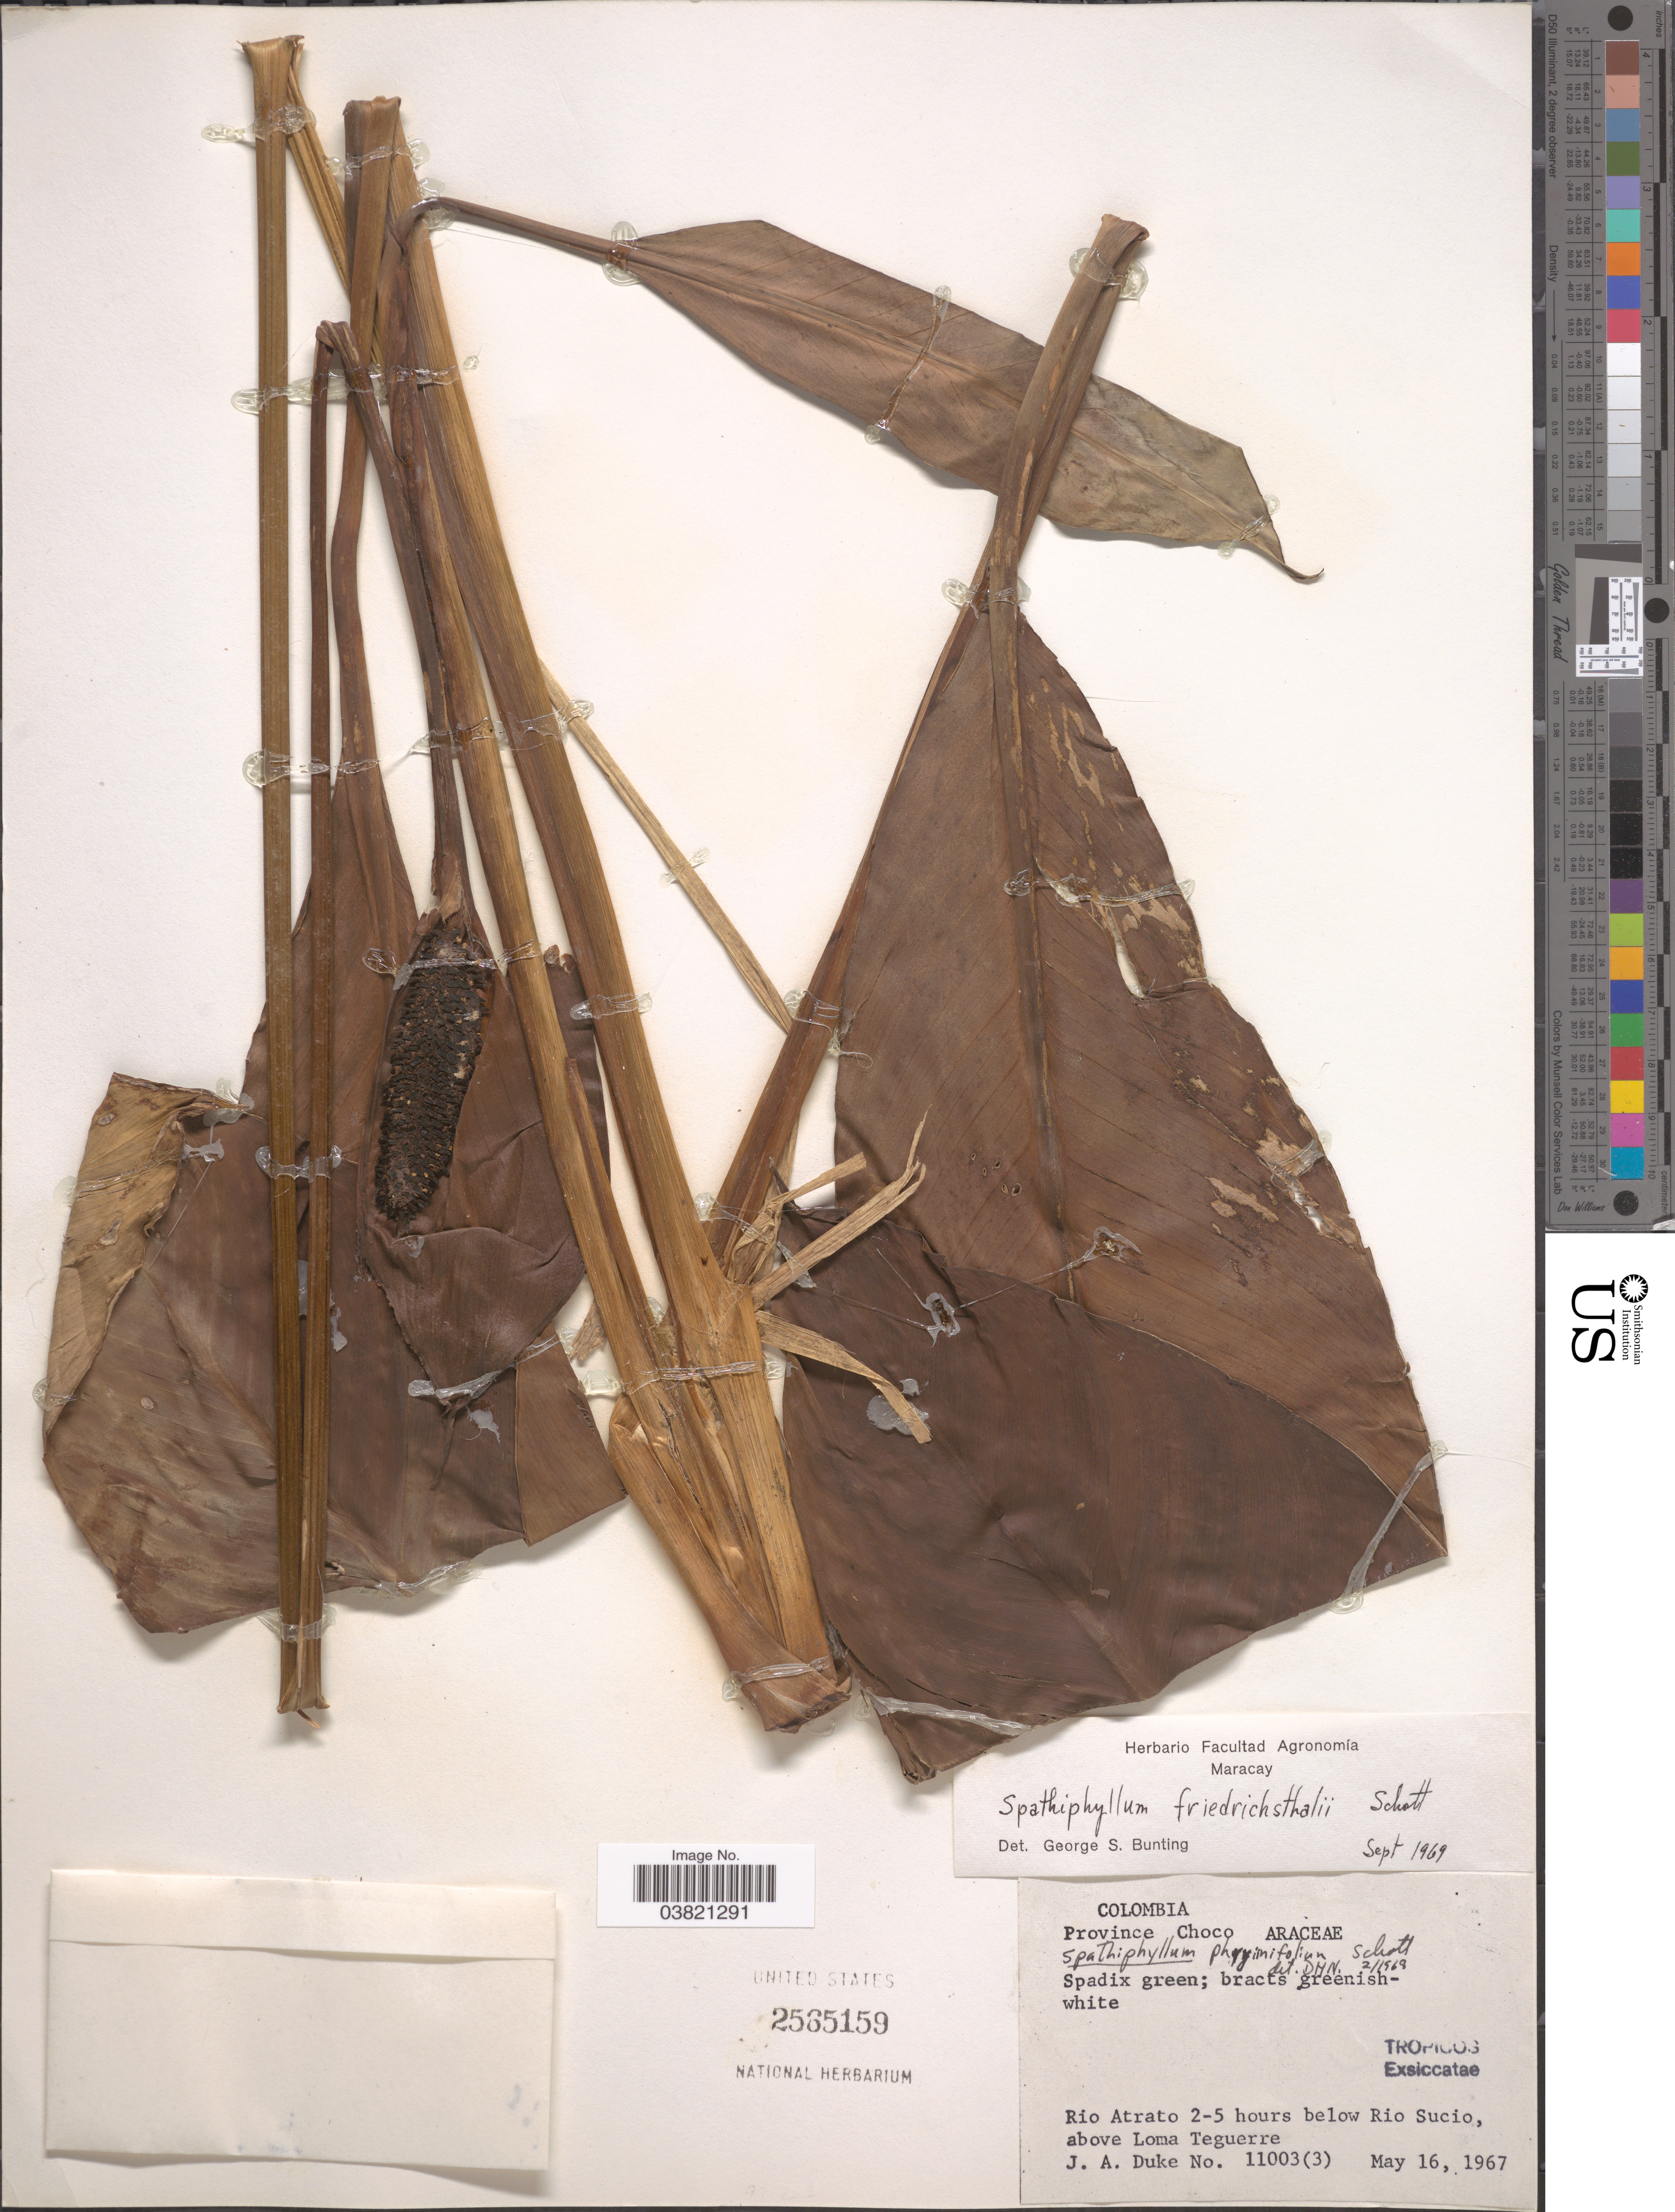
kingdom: Plantae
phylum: Tracheophyta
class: Liliopsida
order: Alismatales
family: Araceae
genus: Spathiphyllum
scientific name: Spathiphyllum friedrichsthalii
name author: Schott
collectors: J. A. Duke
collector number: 11003(3)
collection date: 1967-05-16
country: Colombia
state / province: Chocó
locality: Rio Atrato 2-5 hours below Rio Sucio, above Loma Teguerre.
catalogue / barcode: US 2585159